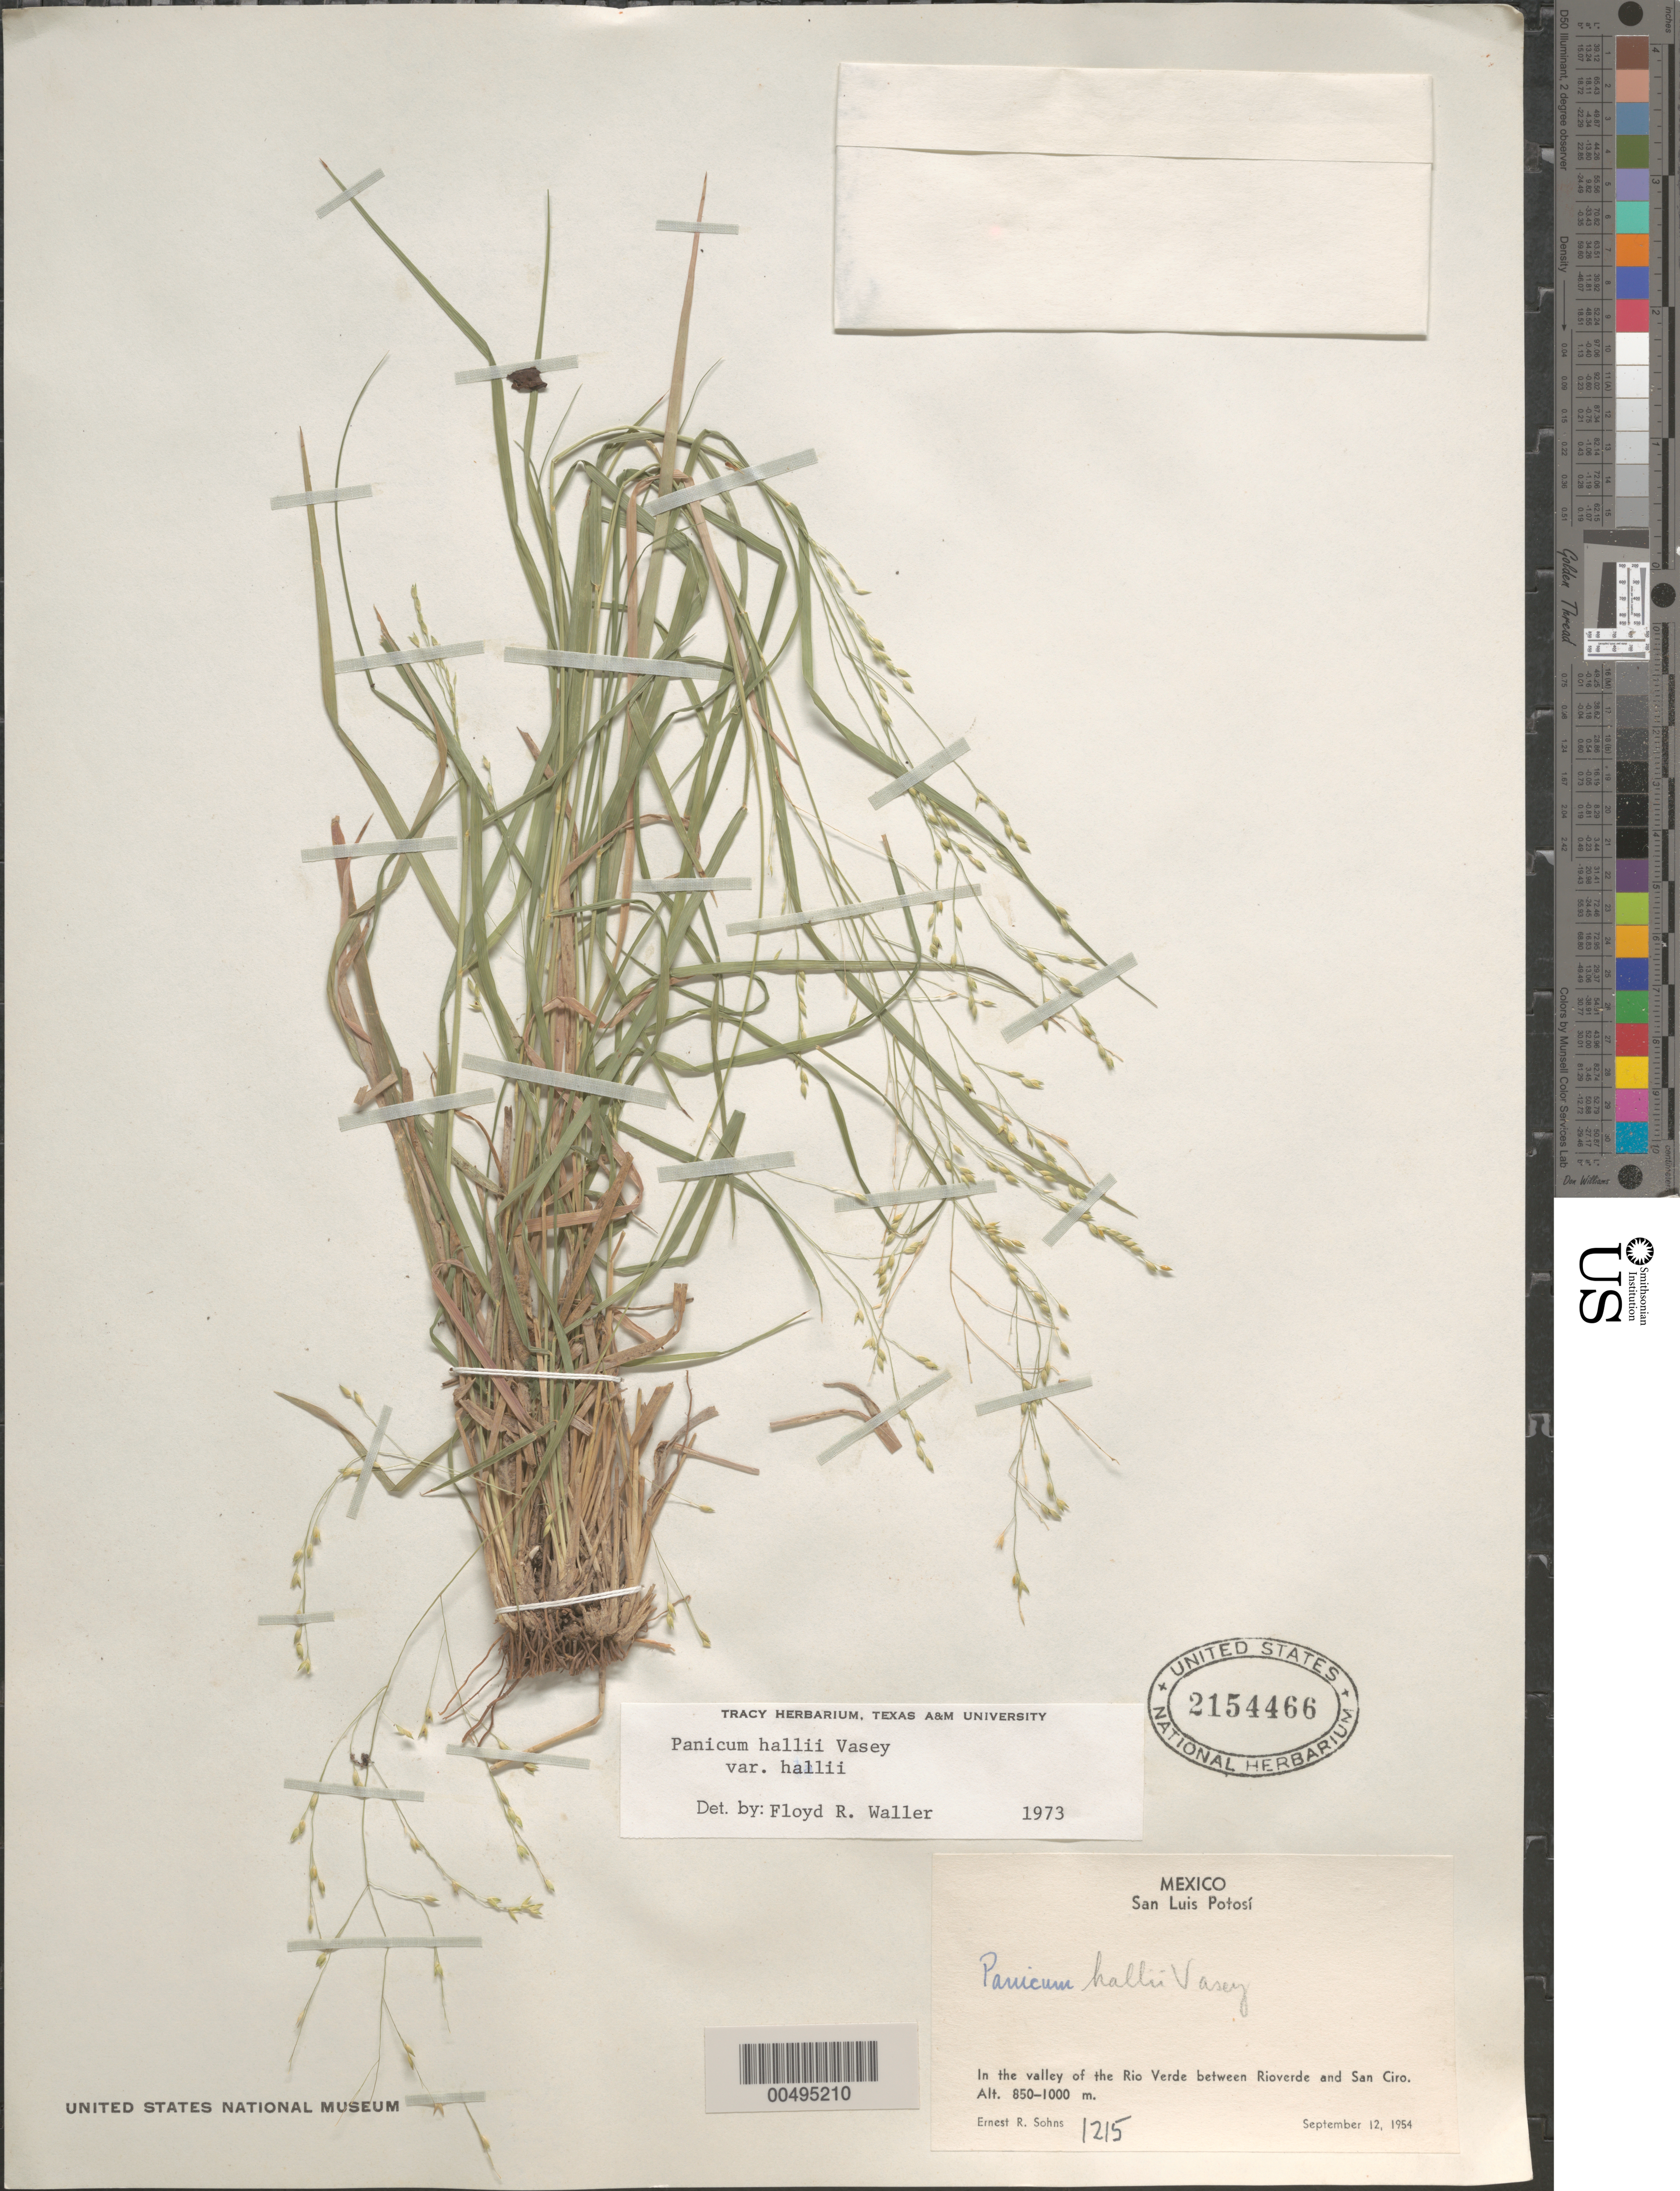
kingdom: Plantae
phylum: Tracheophyta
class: Liliopsida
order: Poales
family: Poaceae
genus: Panicum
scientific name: Panicum hallii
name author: Vasey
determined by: Waller, F. R.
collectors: E. R. Sohns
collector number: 1215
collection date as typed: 12 Sep 1954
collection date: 1954-09-12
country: Mexico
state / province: San Luis Potosi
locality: In the valley of the Rio Verde between Rioverde & San Ciro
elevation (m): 850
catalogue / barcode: US 2154466